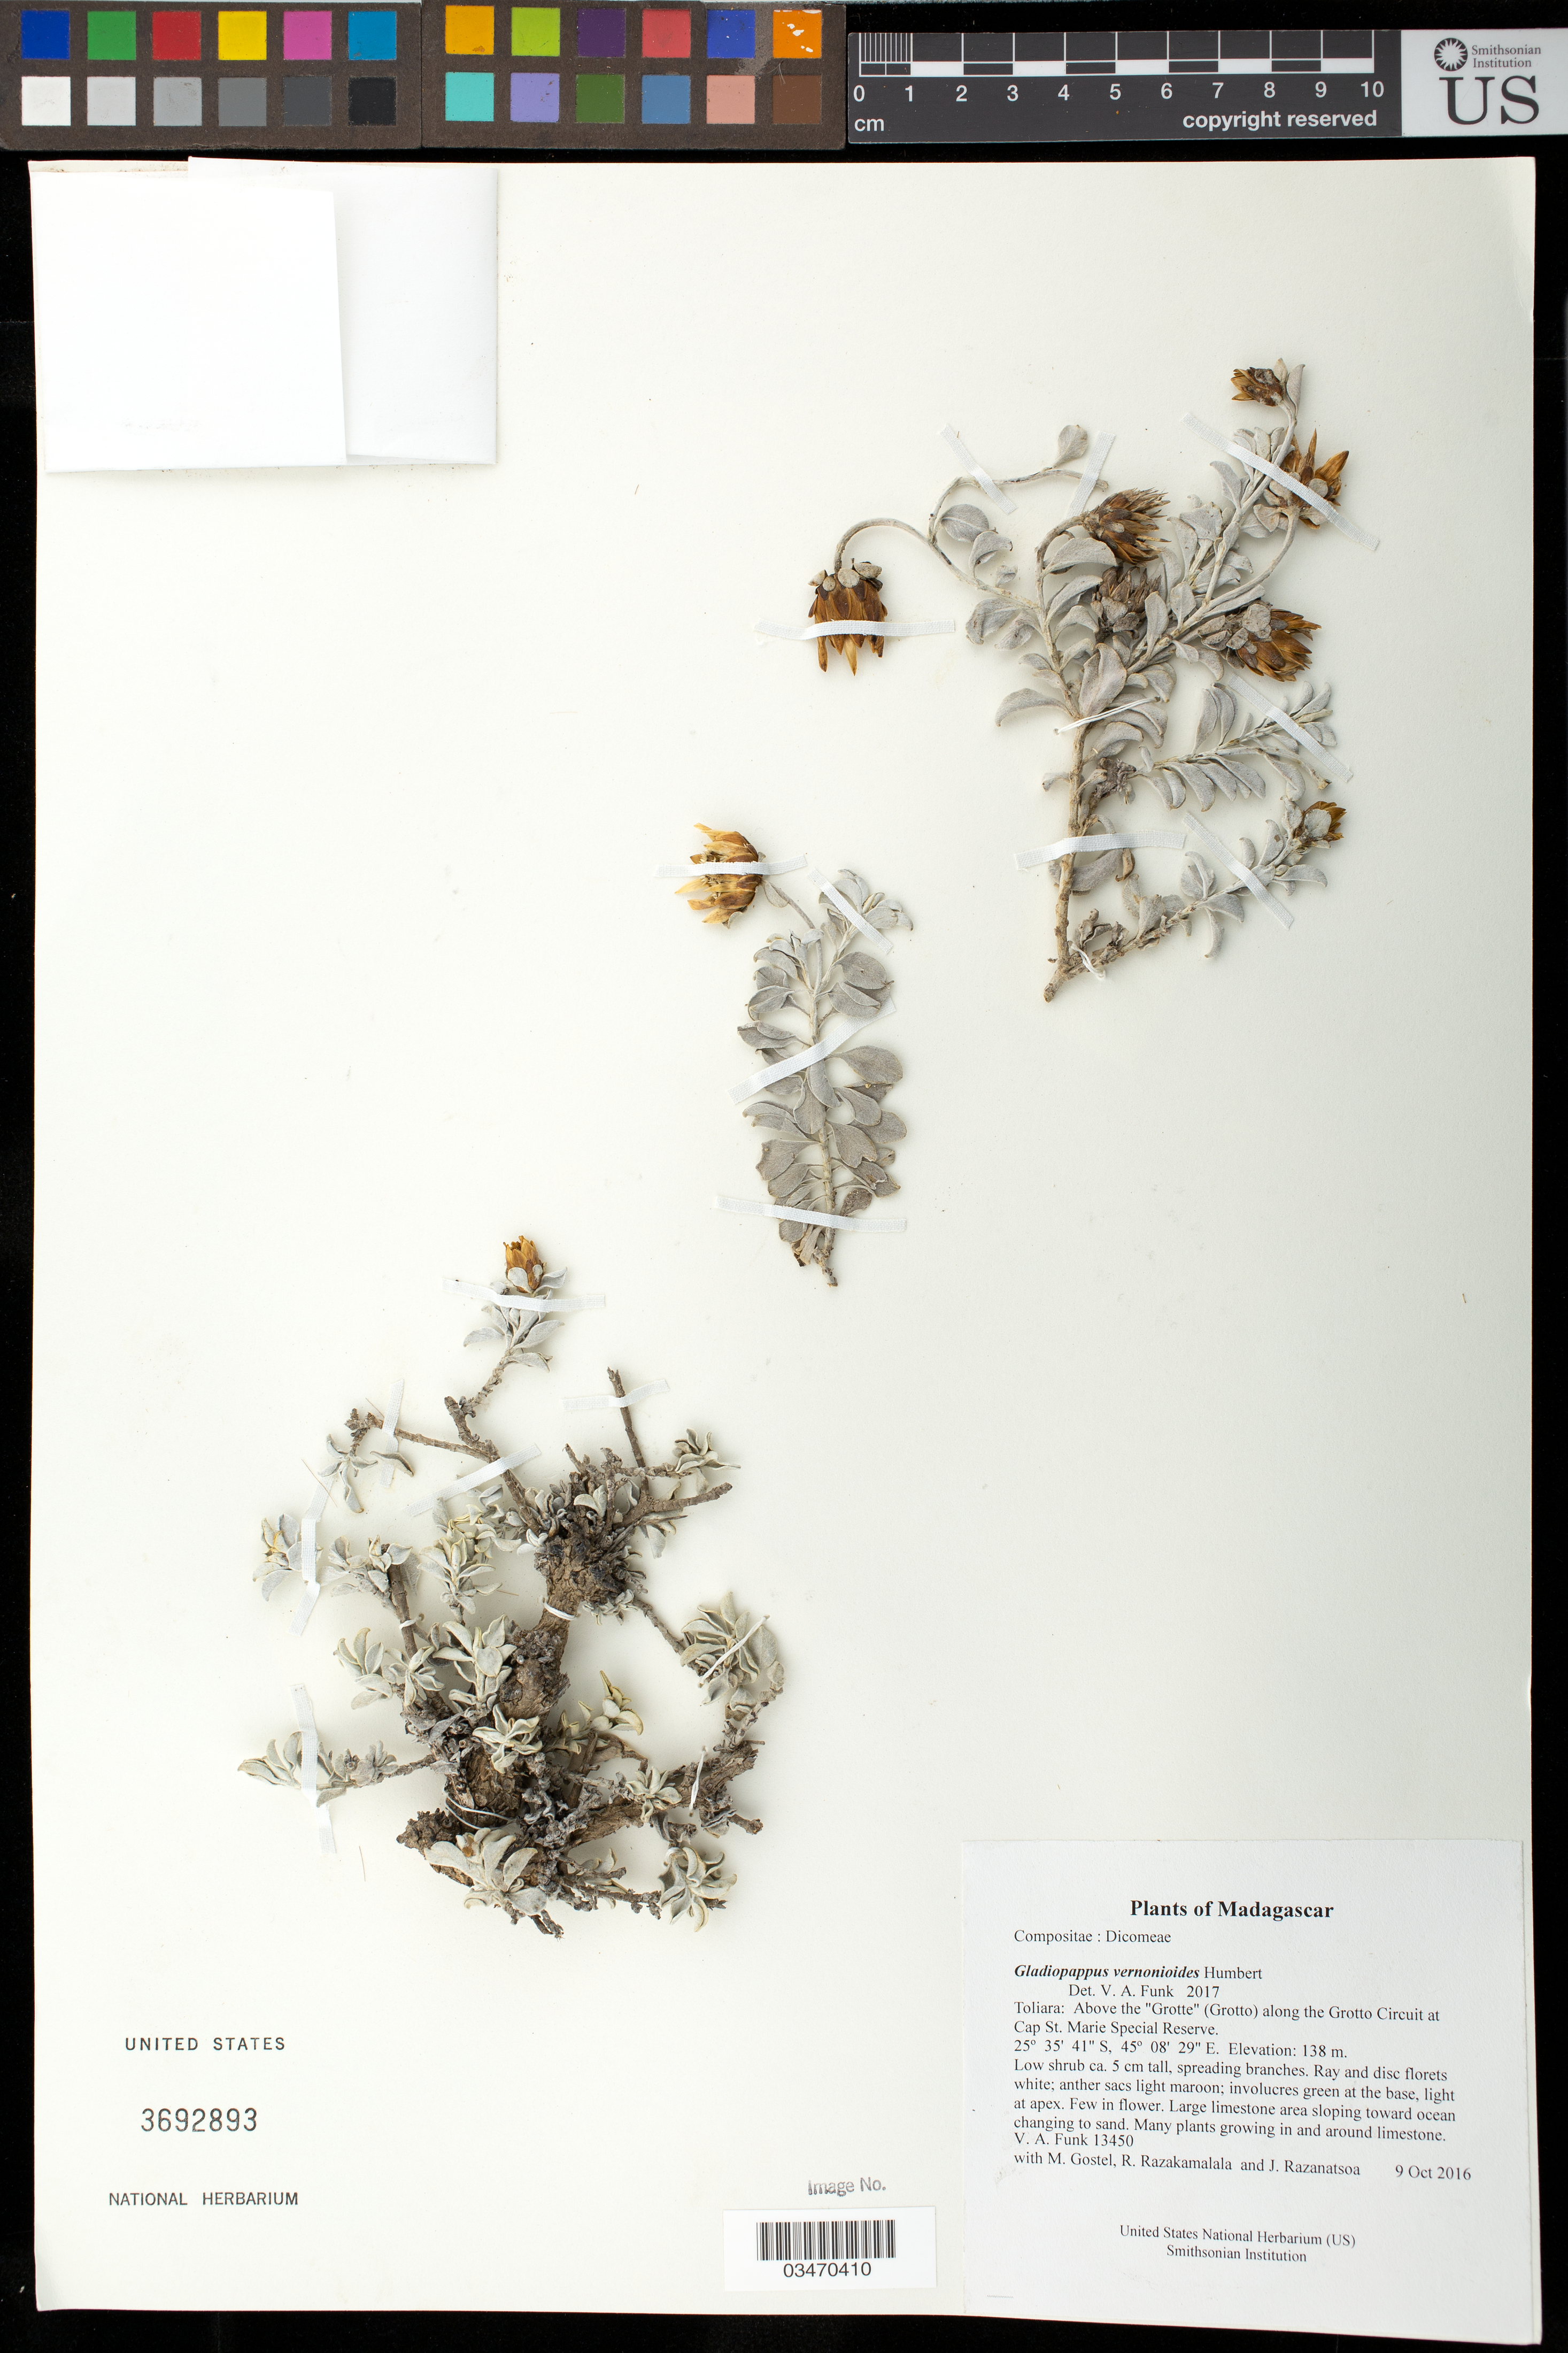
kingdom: Plantae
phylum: Tracheophyta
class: Magnoliopsida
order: Asterales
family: Asteraceae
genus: Gladiopappus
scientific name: Gladiopappus vernonioides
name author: Humbert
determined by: Funk, Vicki A., (BOT), Smithsonian Institution - National Museum of Natural History (UNITED STATES)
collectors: M. R. Gostel, R. Razakamalala & J. Razanatsoa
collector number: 13450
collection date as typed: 9 Oct 2016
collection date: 2016-10-09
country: Madagascar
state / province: Atsimo-Andrefana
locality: Above the "Grotte" (Grotto) along the Grotto Circuit at Cap St. Marie Special Reserve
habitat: Large limestone area sloping toward ocean changing to sand. Many plants growing in and around limestone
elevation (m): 138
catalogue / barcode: US 3692893